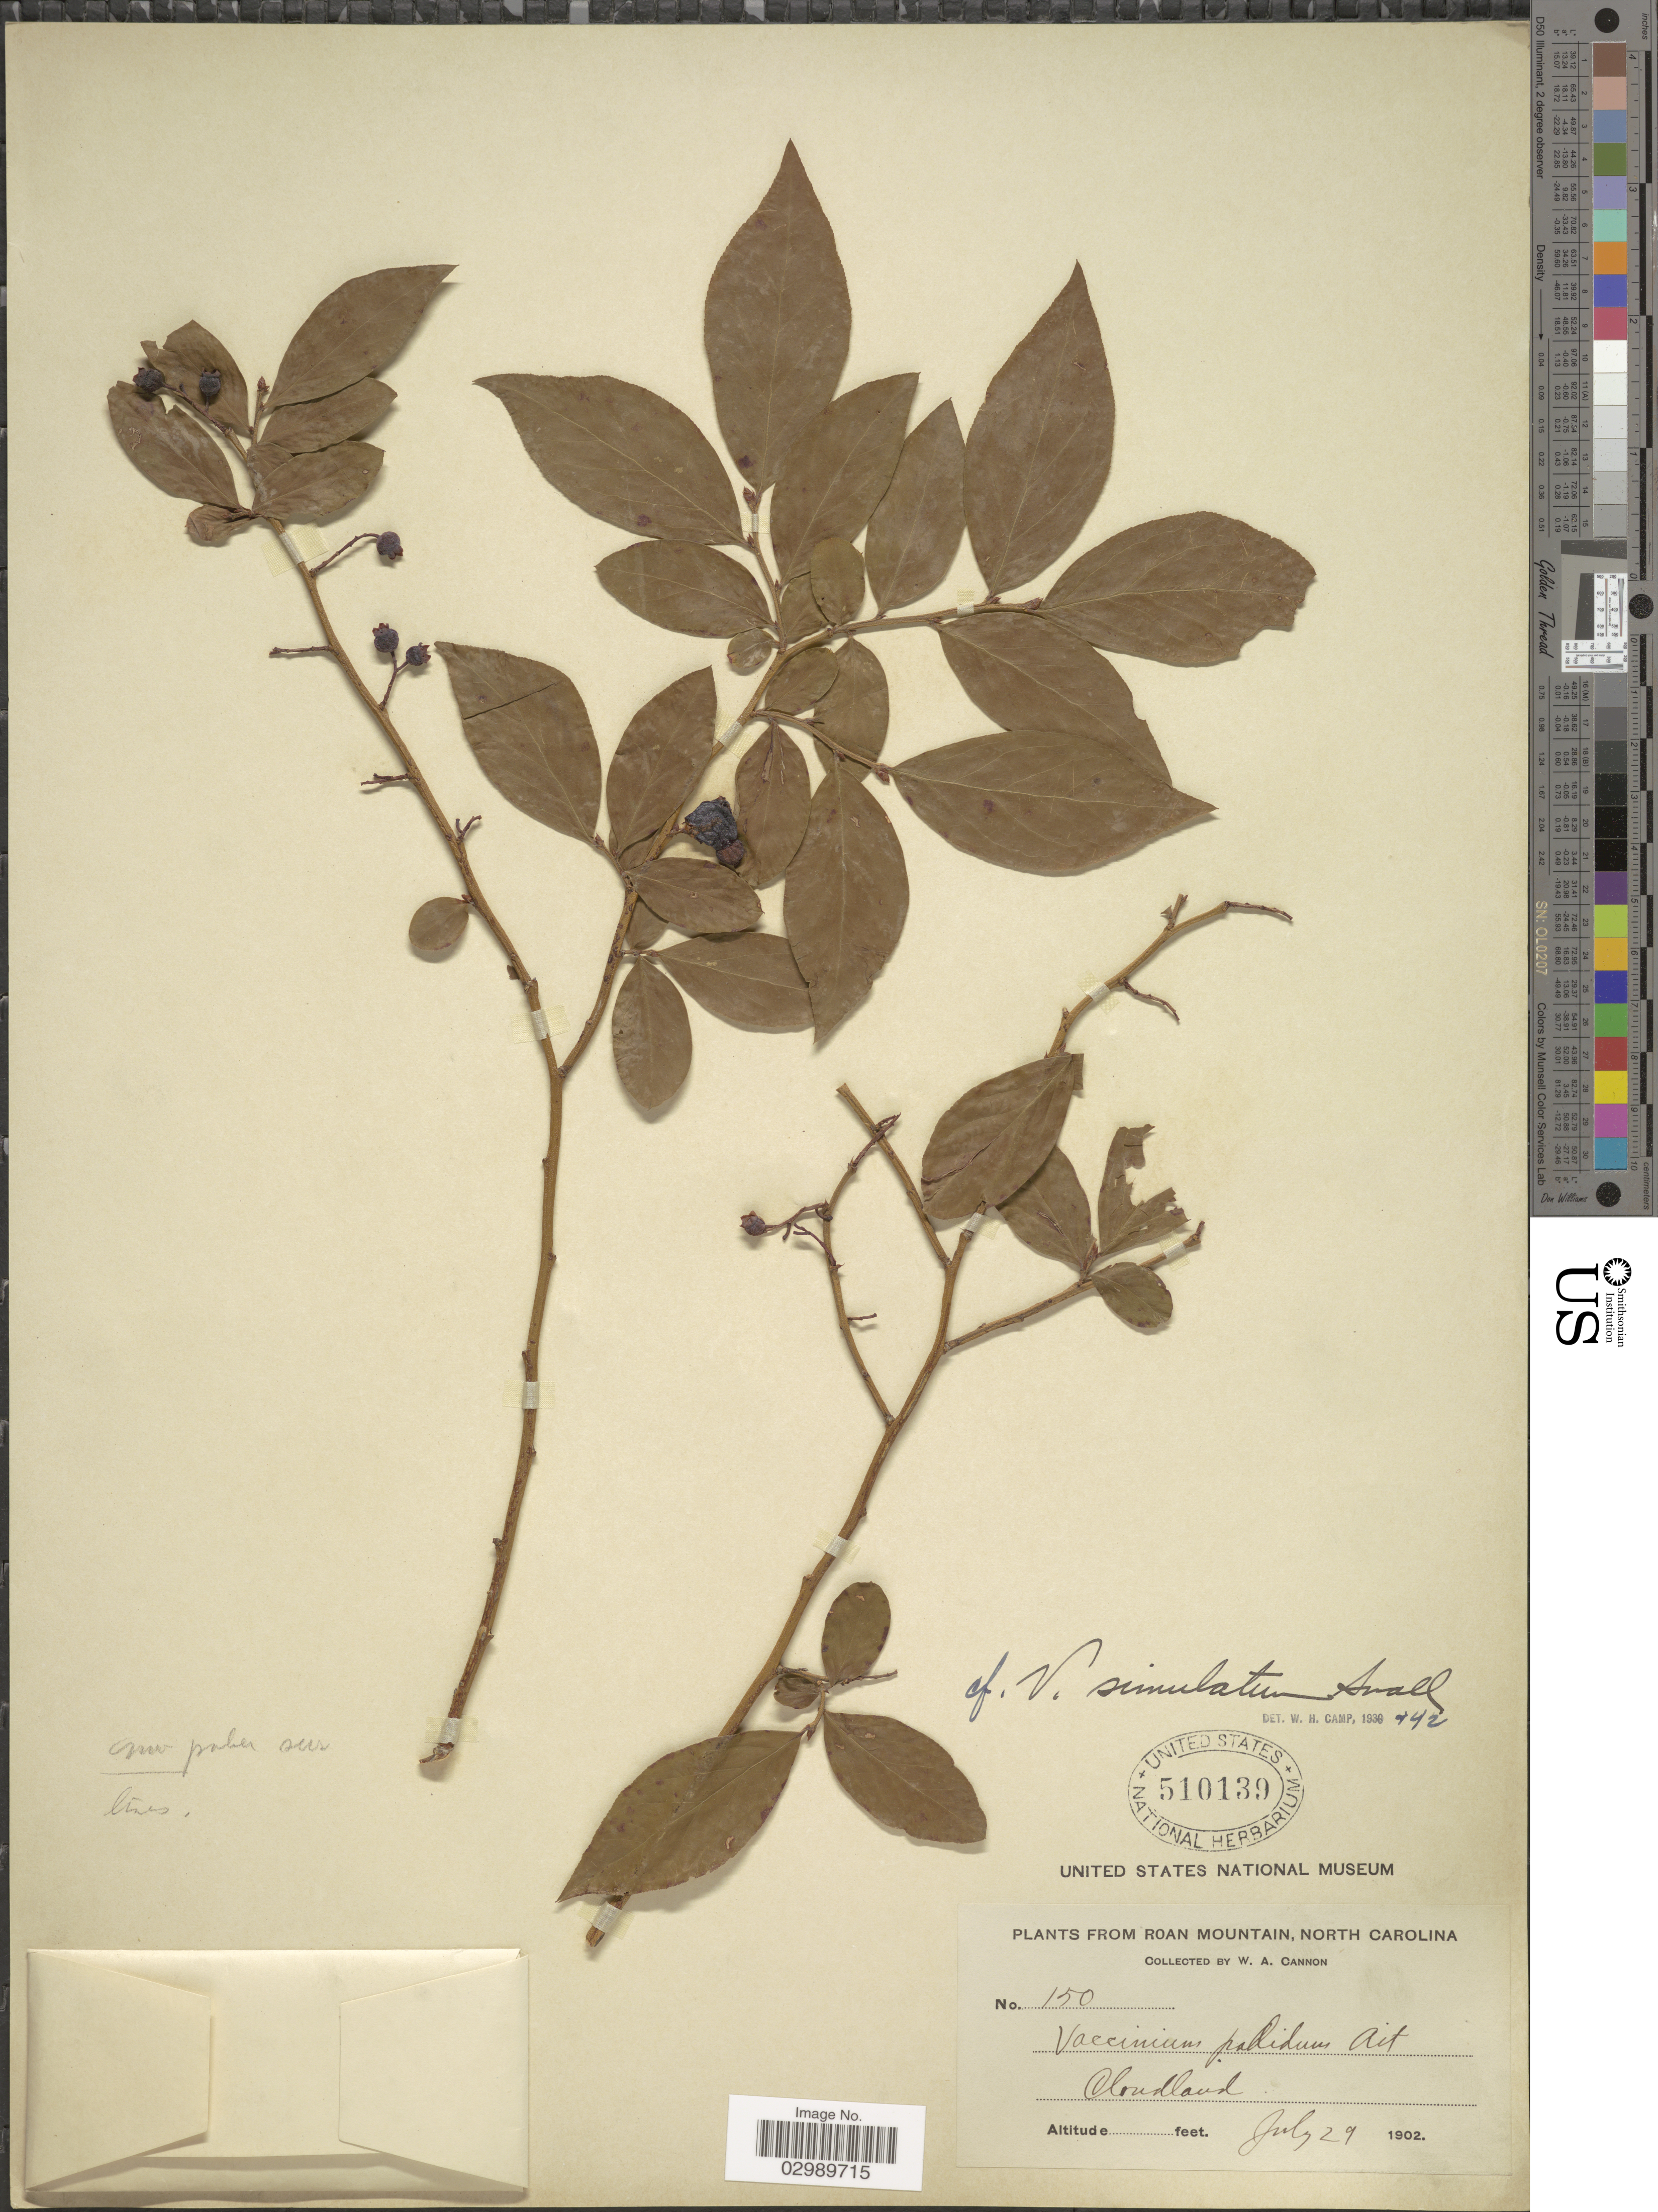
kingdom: Plantae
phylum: Tracheophyta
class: Magnoliopsida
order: Ericales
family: Ericaceae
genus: Vaccinium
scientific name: Vaccinium simulatum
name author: Small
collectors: W. Cannon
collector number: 150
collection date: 1902-07-29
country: United States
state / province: North Carolina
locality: Roan Mountain. Cloudland.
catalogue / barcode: US 510139